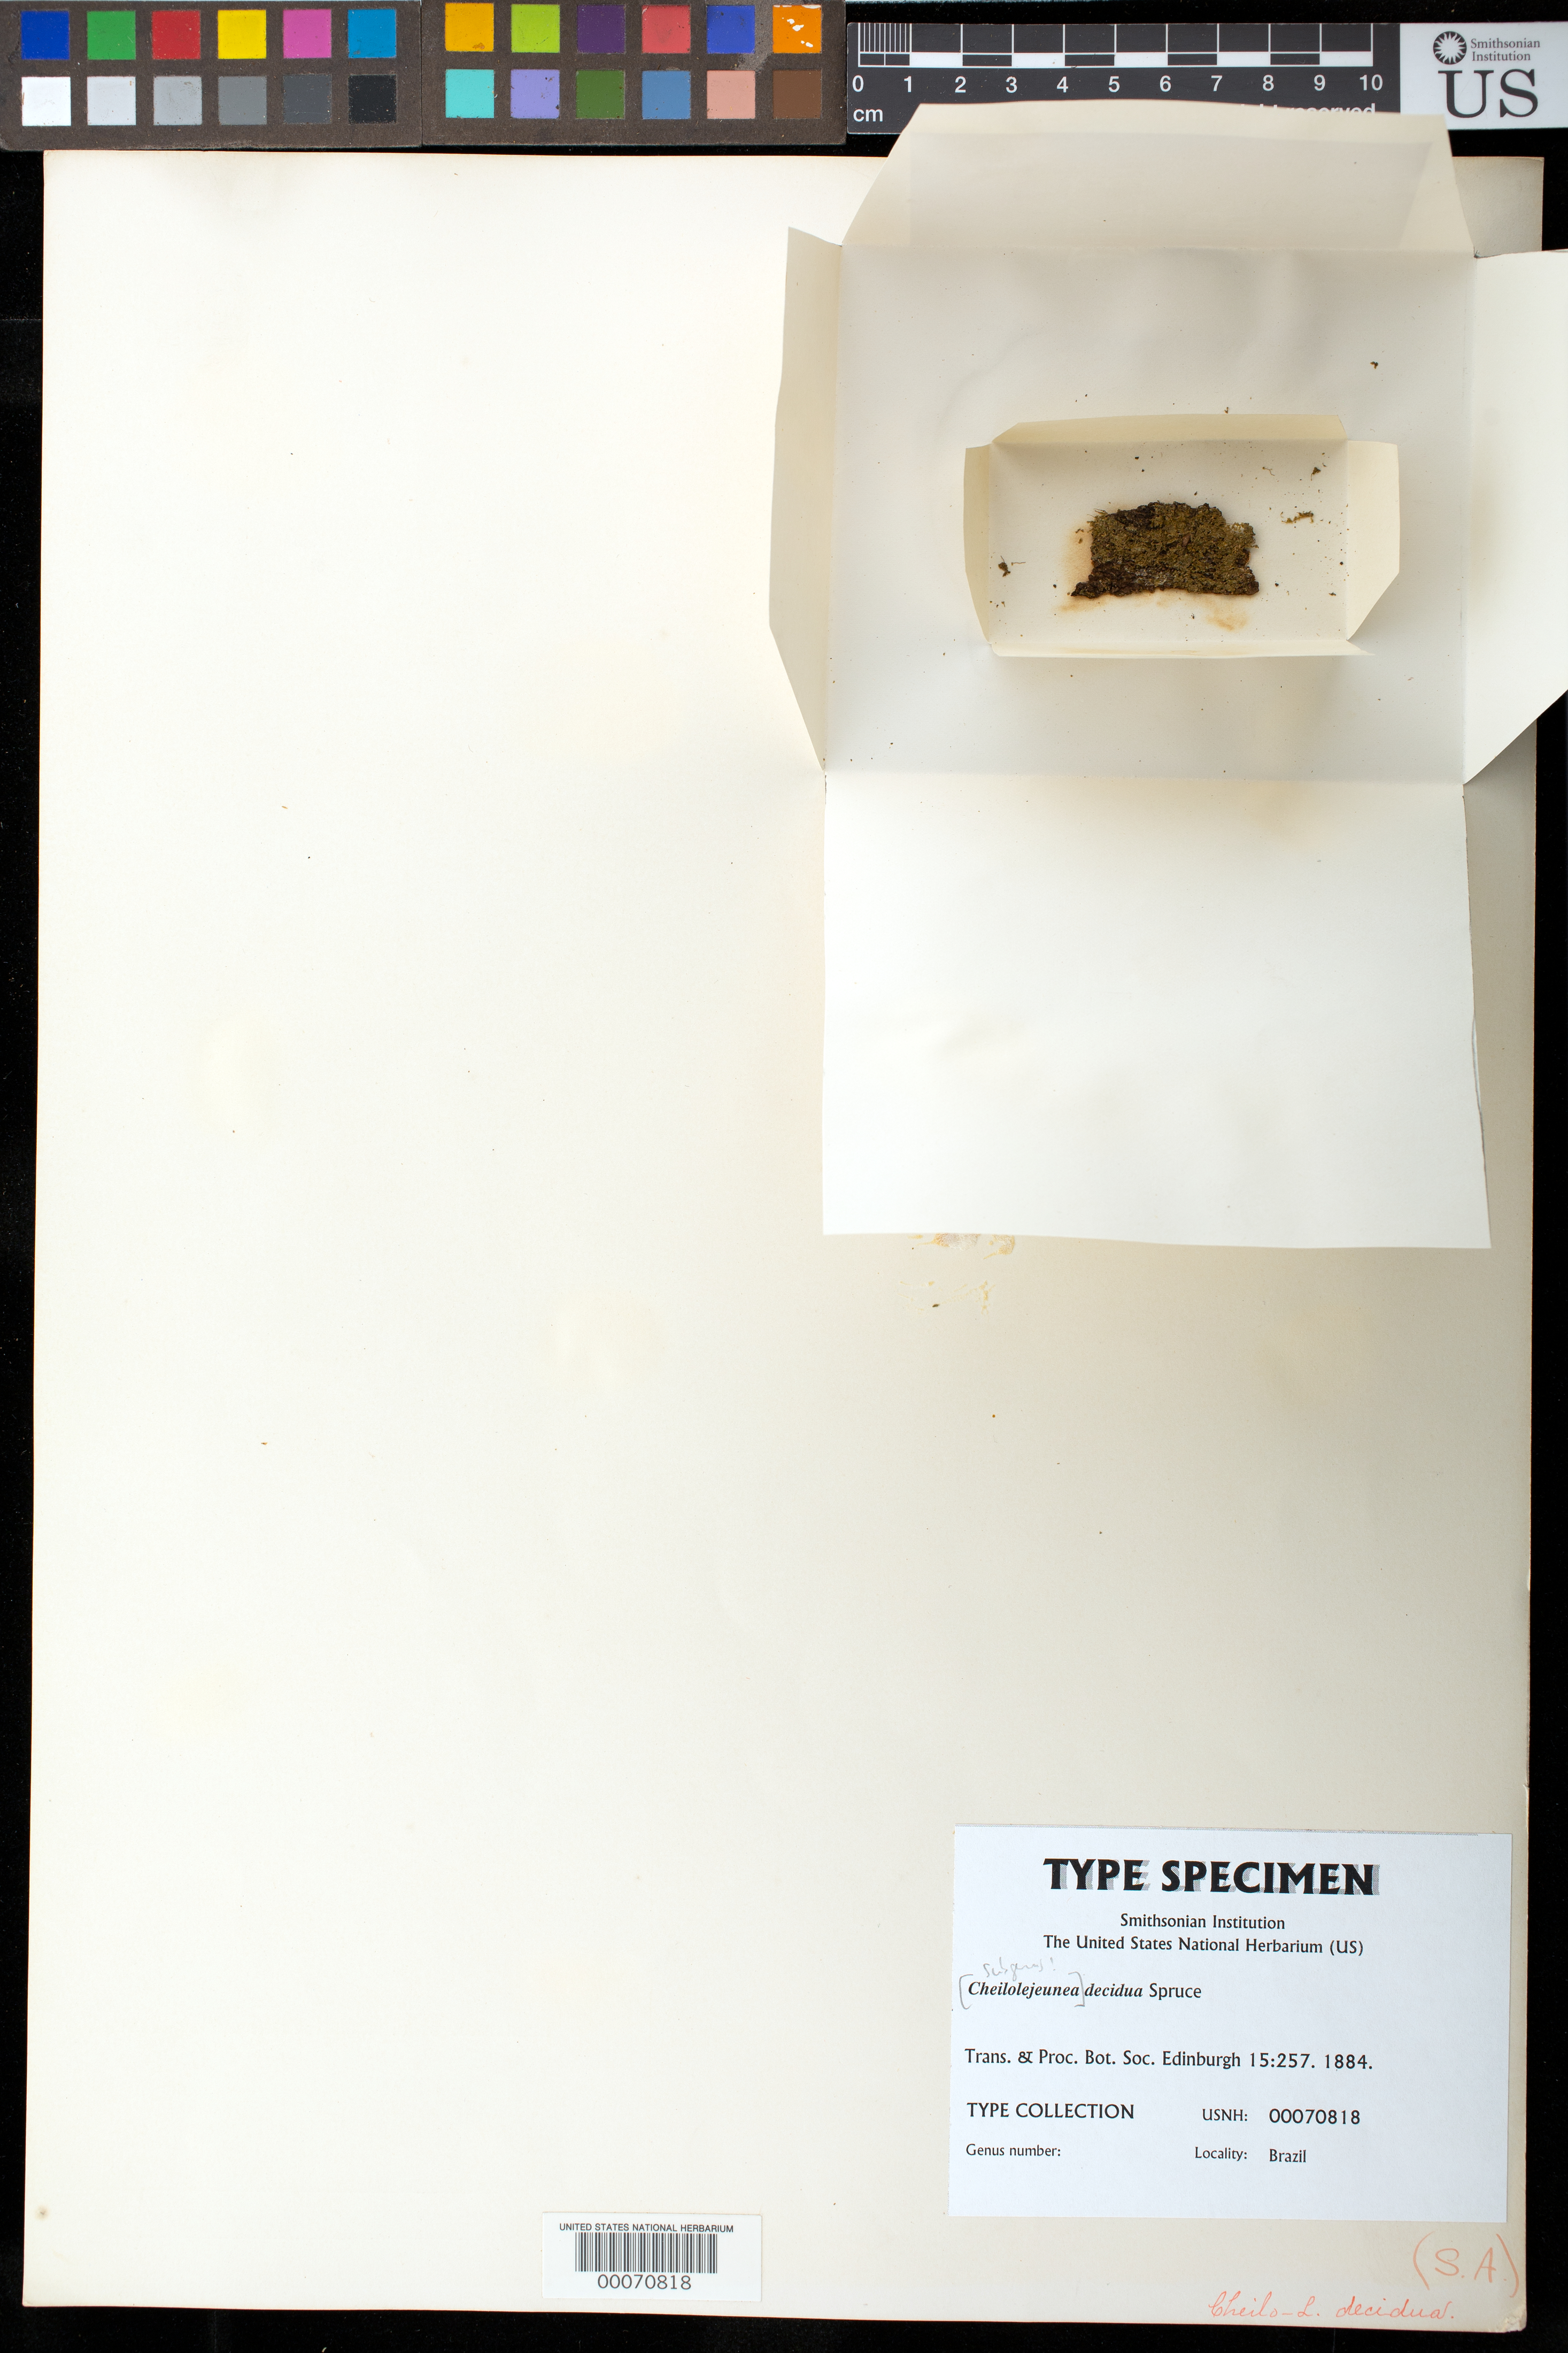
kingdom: Plantae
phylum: Marchantiophyta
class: Jungermanniopsida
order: Porellales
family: Lejeuneaceae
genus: Lejeunea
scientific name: Lejeunea decidua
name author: Spruce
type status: Isosyntype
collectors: R. Spruce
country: Brazil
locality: Caipuru.